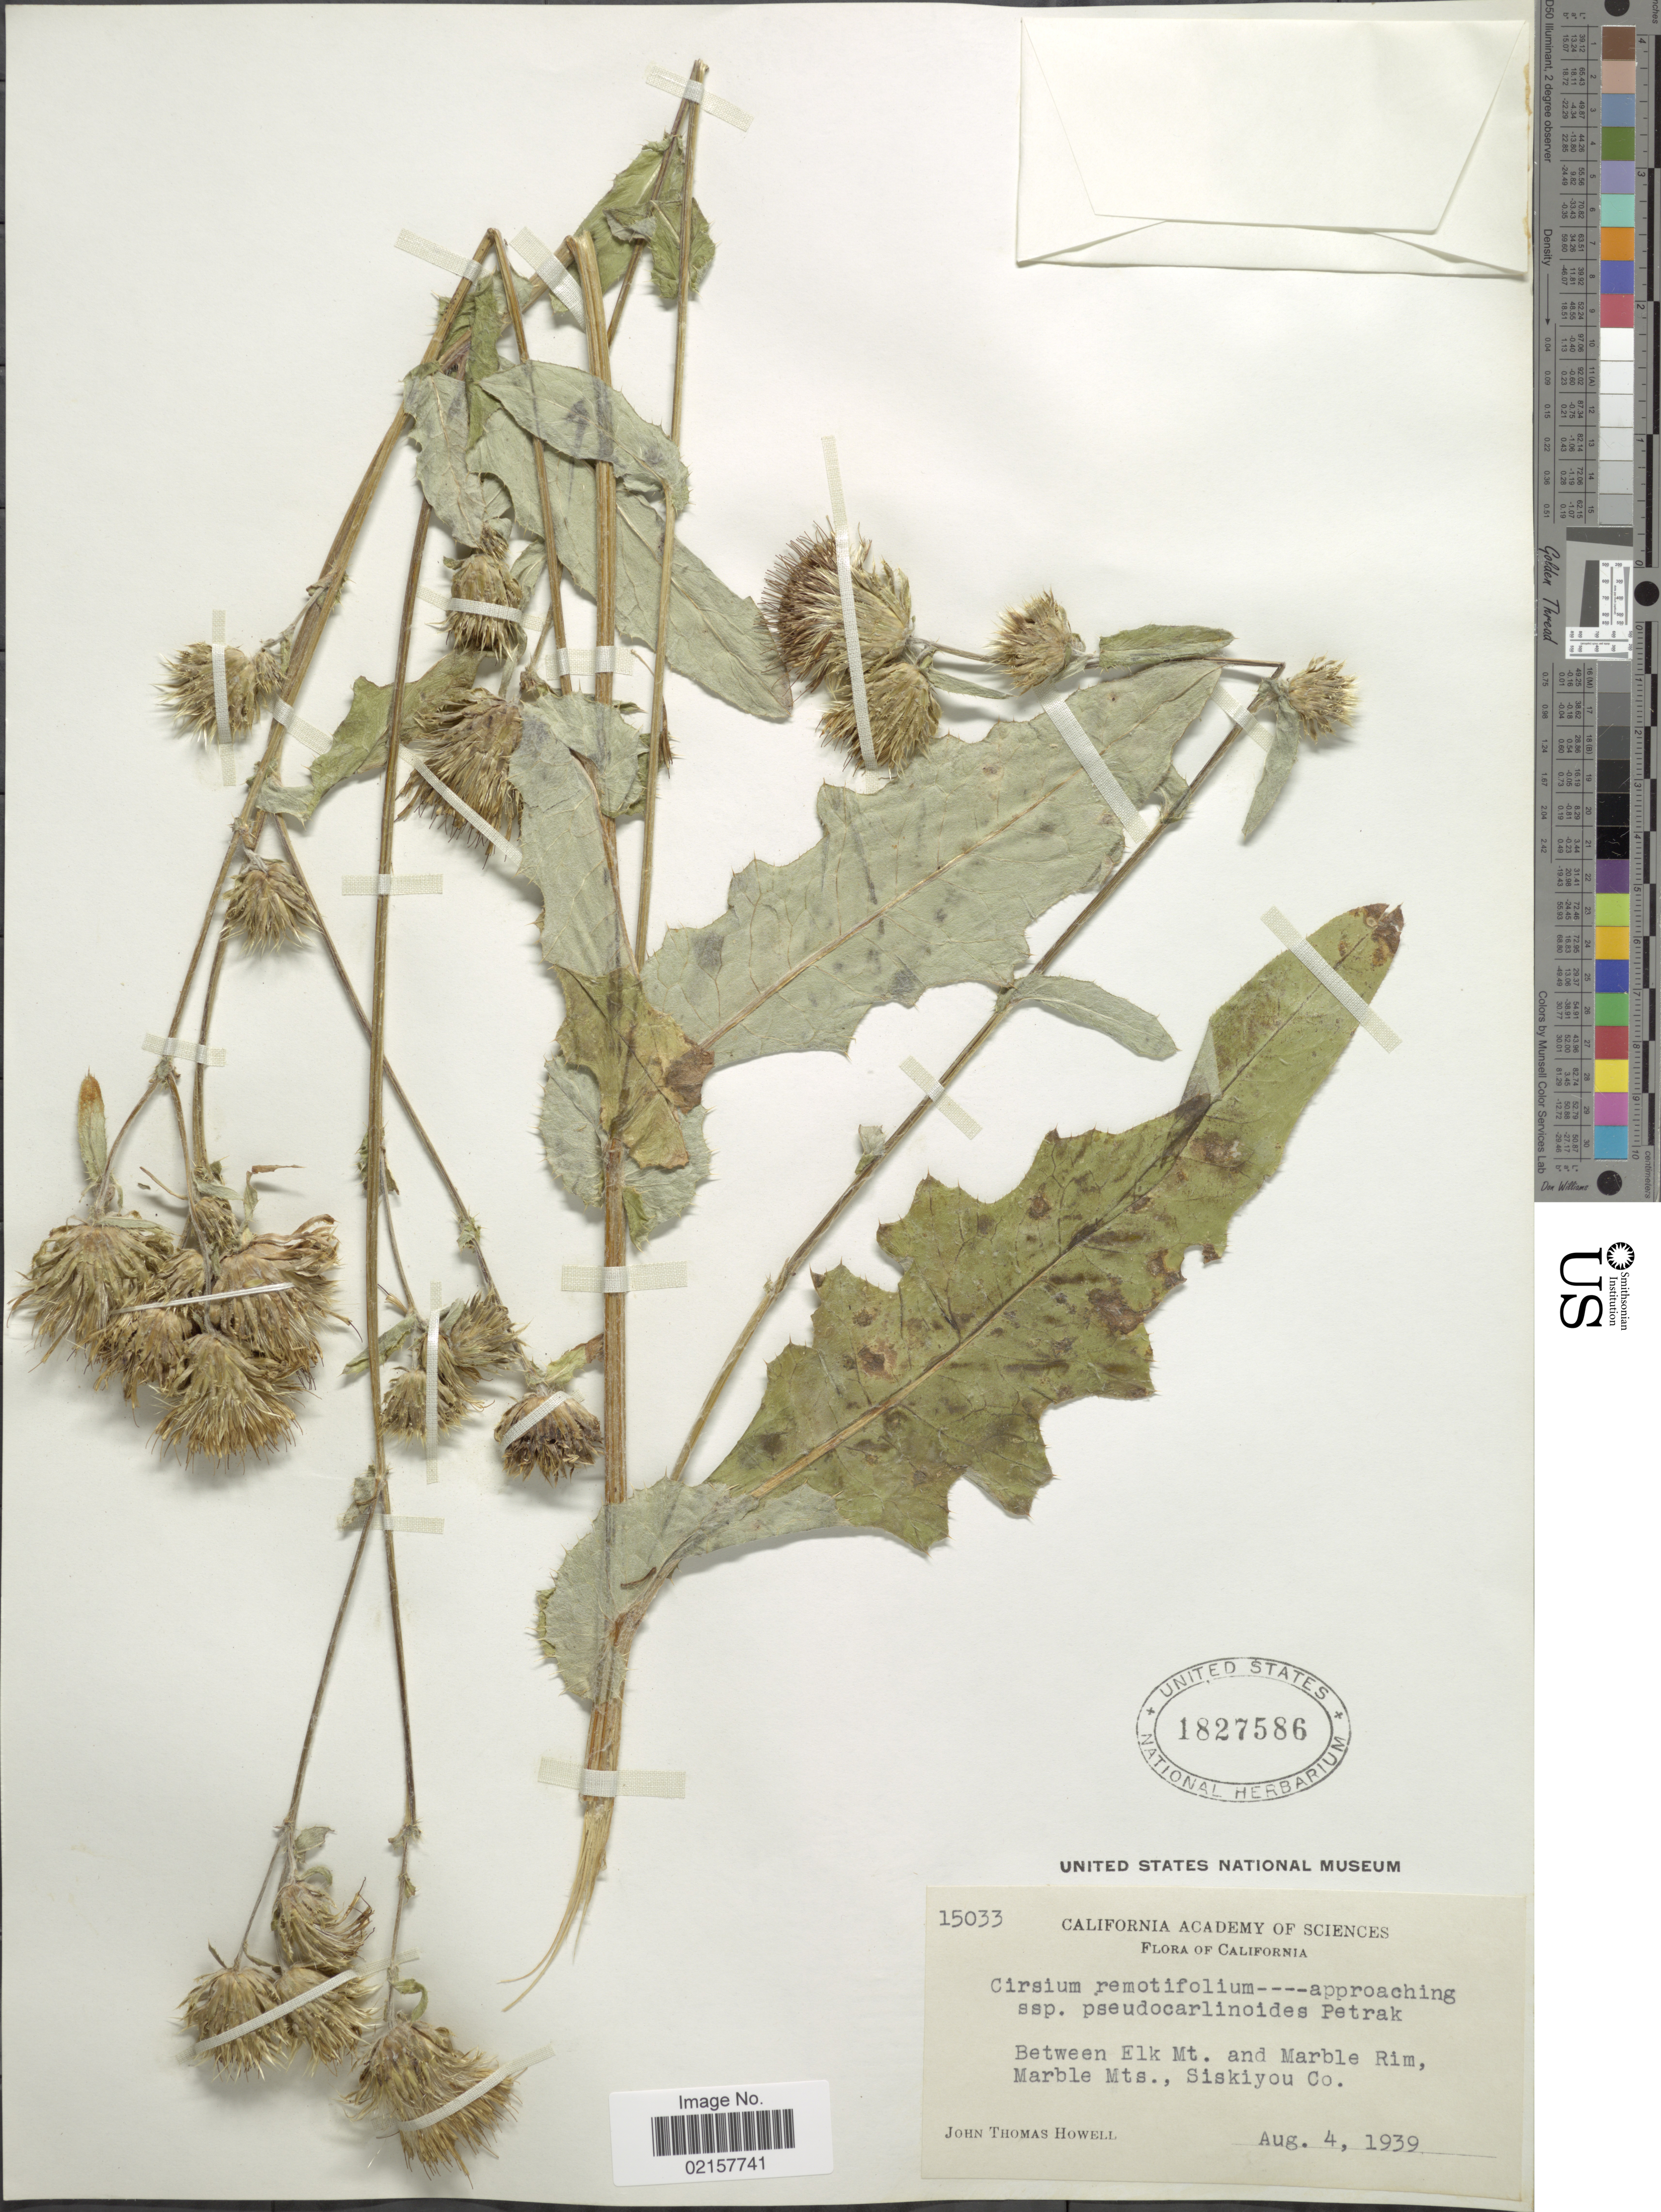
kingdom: Plantae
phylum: Tracheophyta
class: Magnoliopsida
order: Asterales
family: Asteraceae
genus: Cirsium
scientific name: Cirsium remotifolium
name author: (Hook.) DC.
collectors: J. T. Howell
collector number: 15033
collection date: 1939-08-04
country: United States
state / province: California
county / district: Siskiyou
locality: Between Elk Mt. and Marble Rim, Marble Mts., Siskiyou Co.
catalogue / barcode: US 1827586